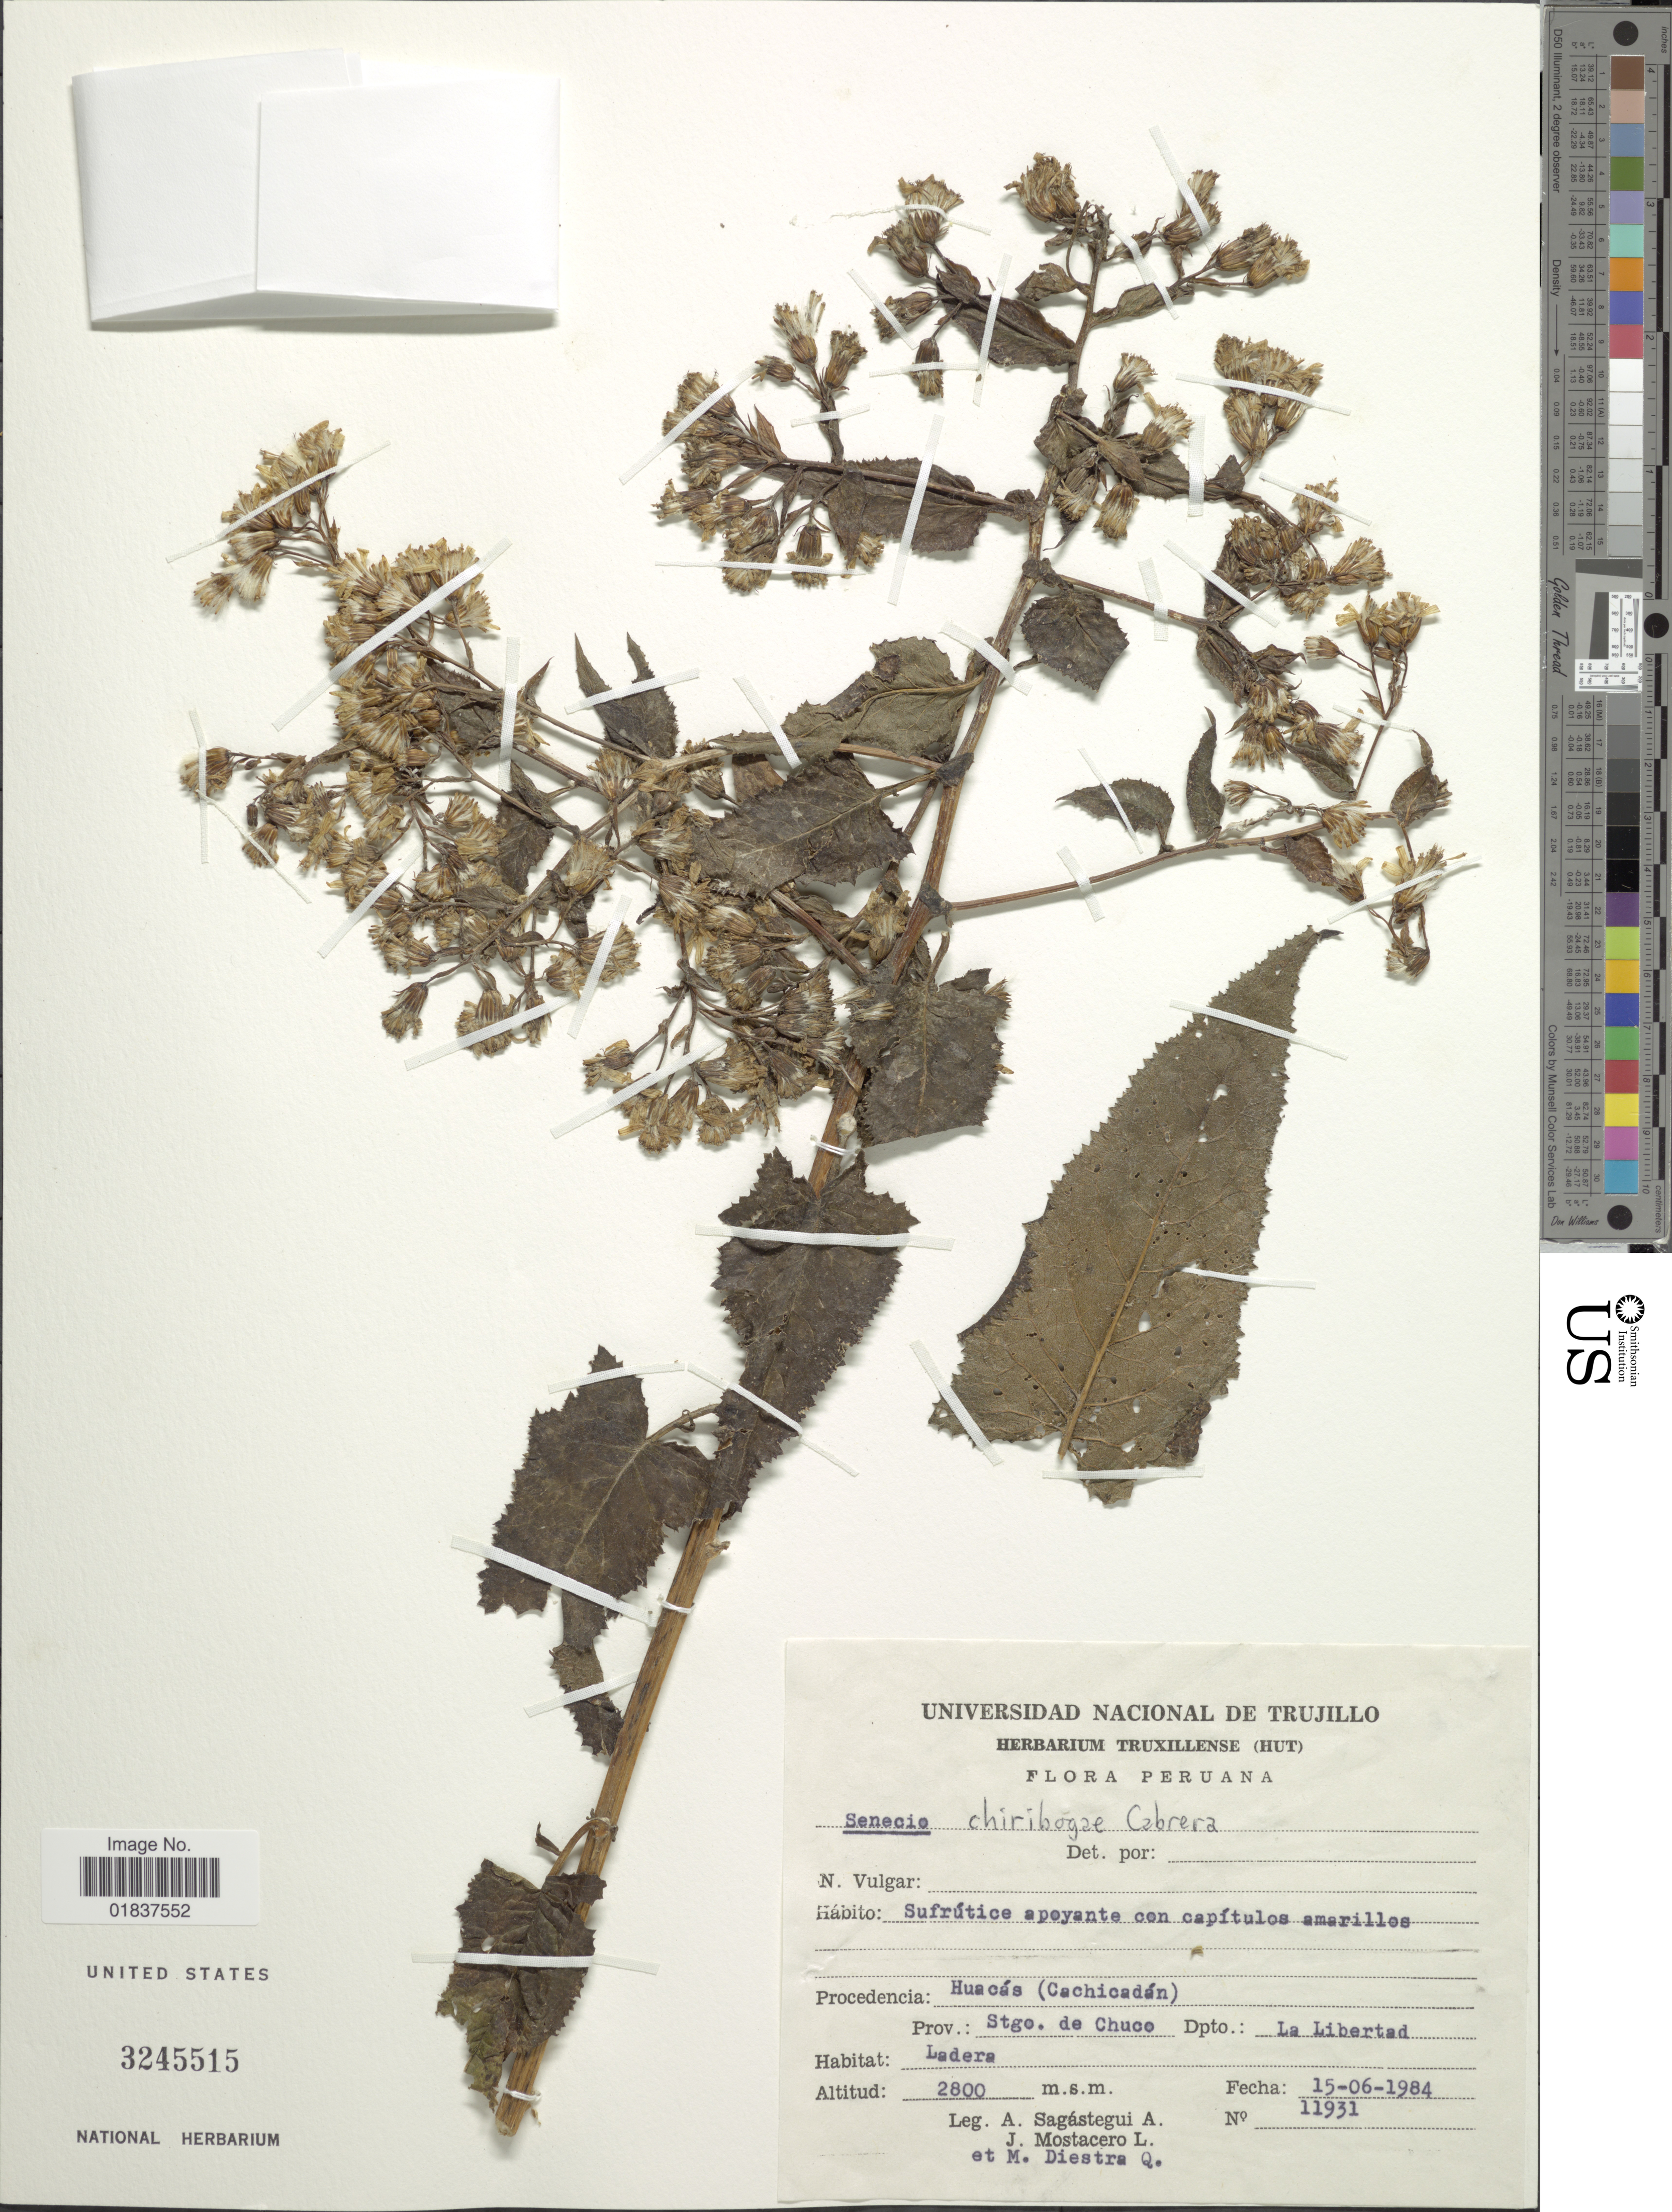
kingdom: Plantae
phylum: Tracheophyta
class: Magnoliopsida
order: Asterales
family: Asteraceae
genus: Senecio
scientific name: Senecio chiribogae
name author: Cabrera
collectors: A. Sagástegui A., J. Mostacero L. & M. Diestra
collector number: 11931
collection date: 1984-06-15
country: Peru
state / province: La Libertad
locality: Huacas (Cachuicadan). Prov.: Stgo. de Chuco Dpto.: La Libertad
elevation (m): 2800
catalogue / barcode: US 3245515